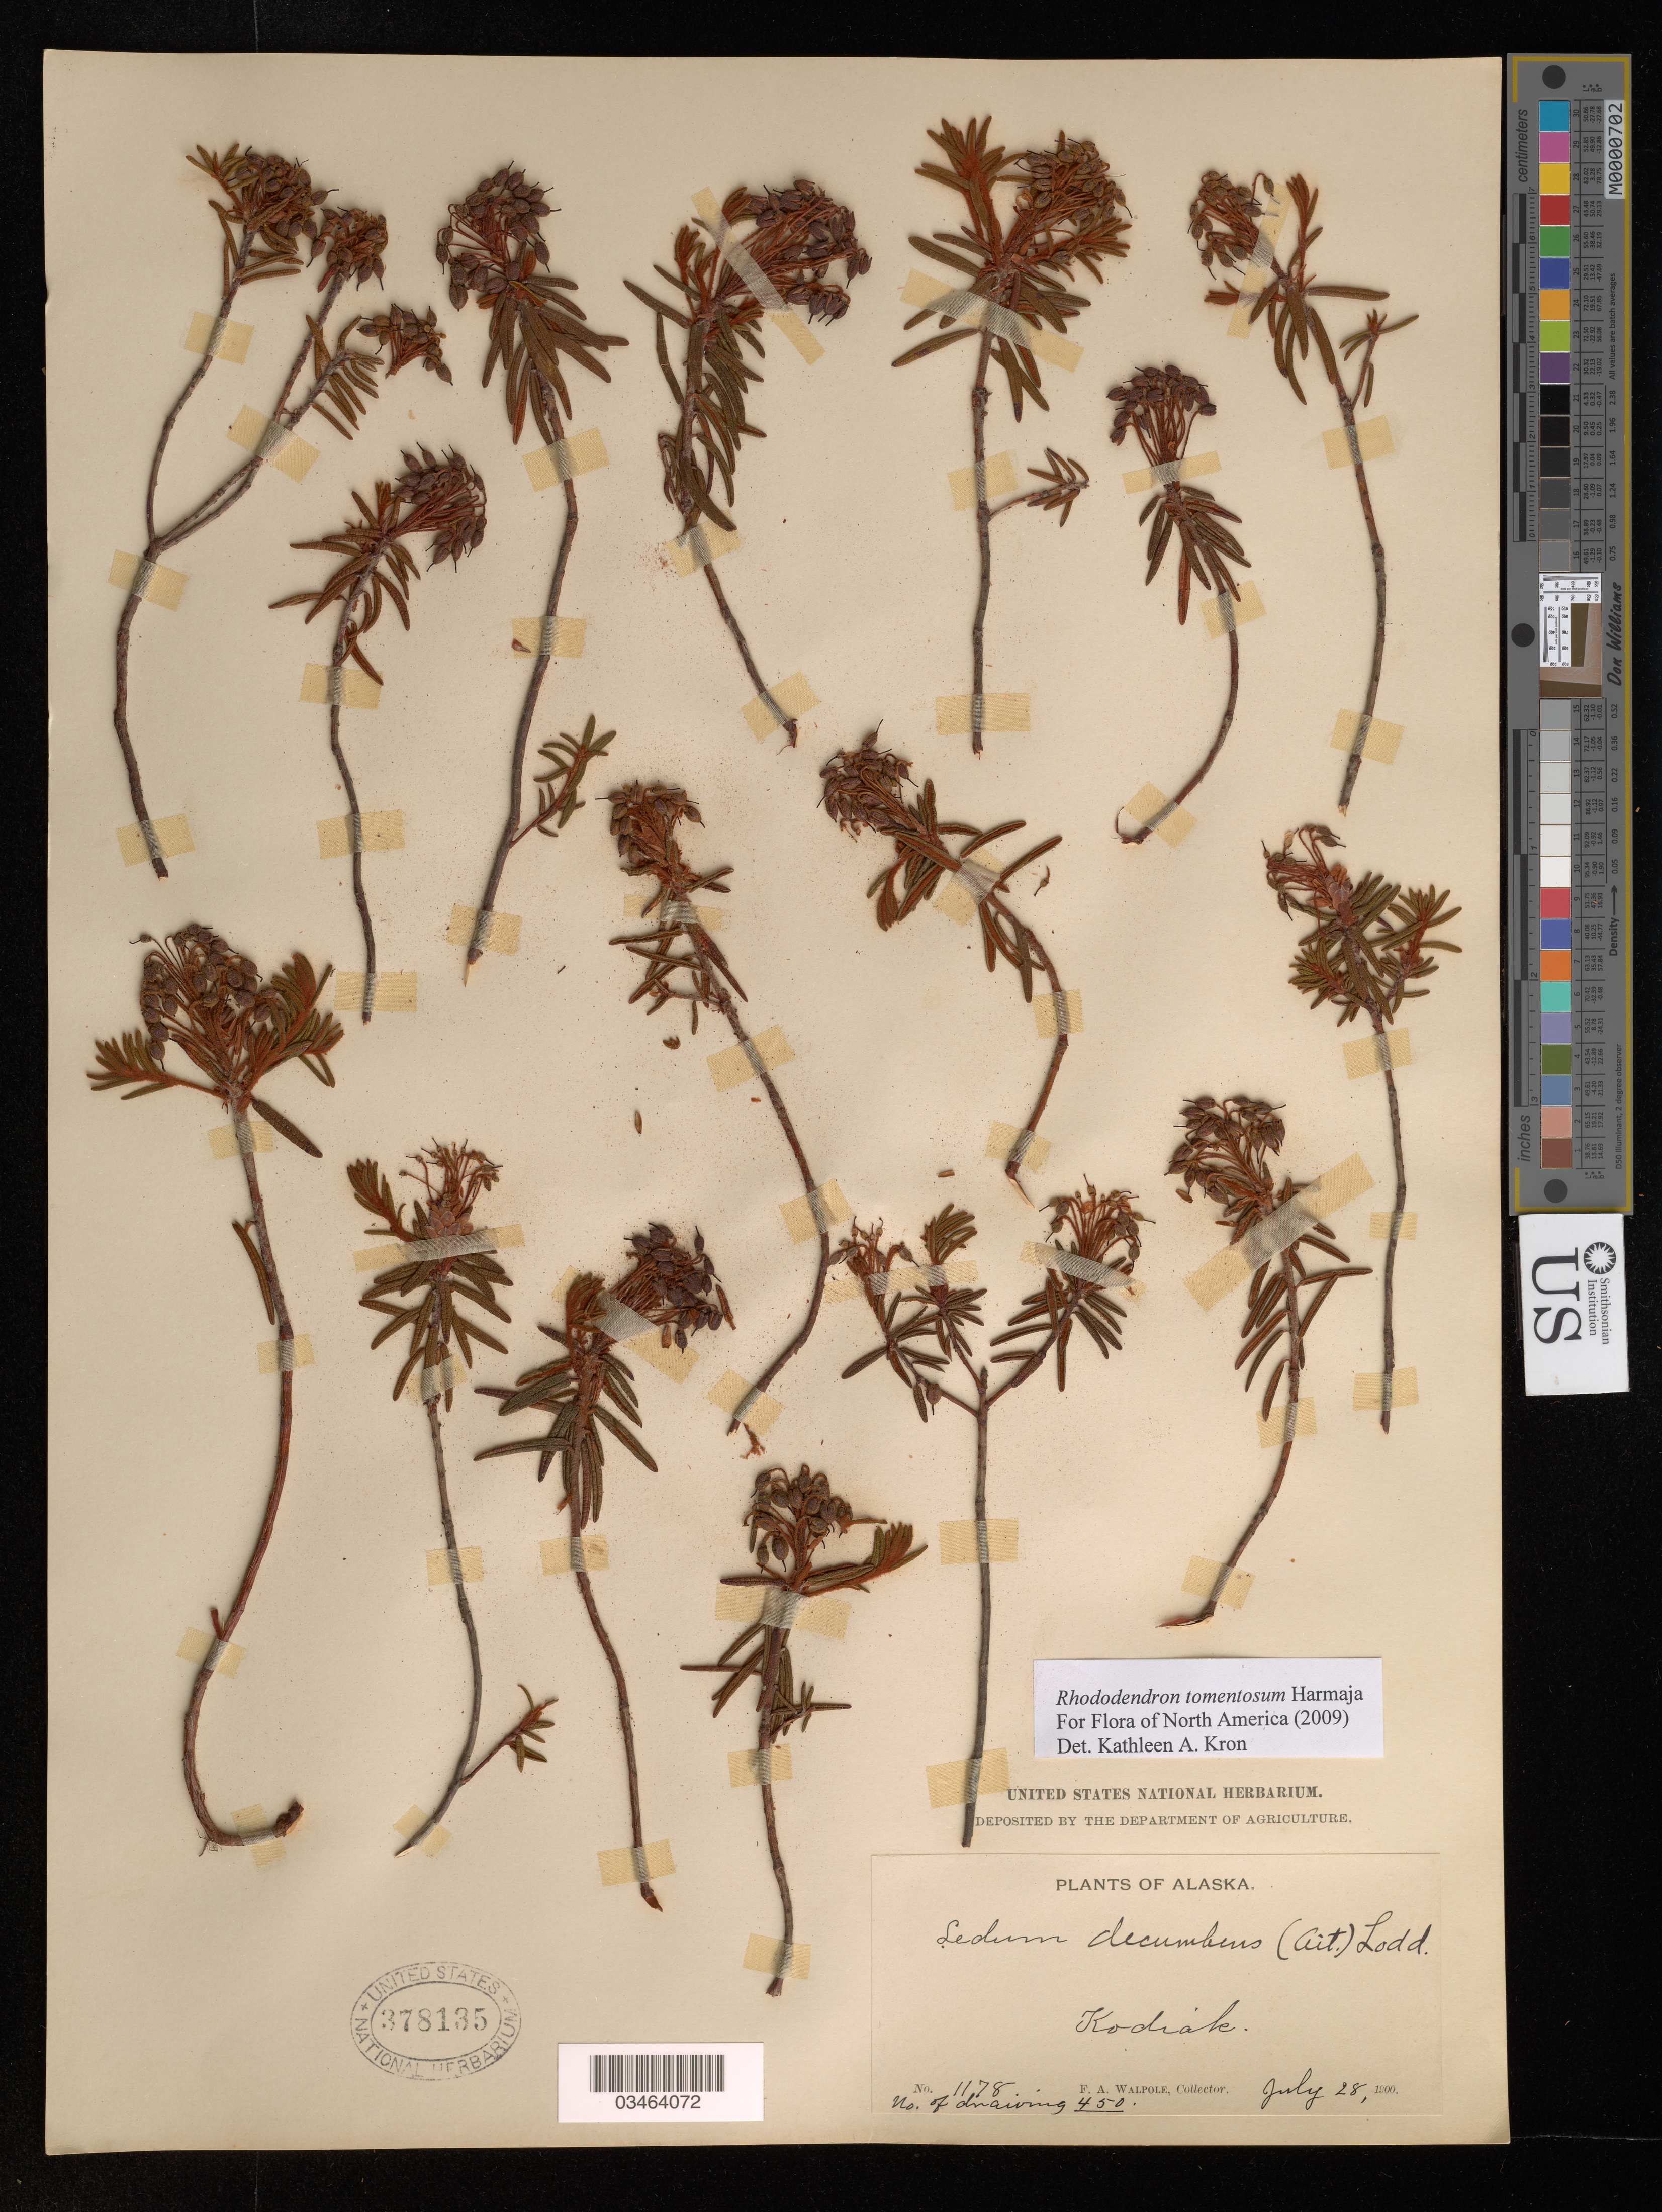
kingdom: Plantae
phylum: Tracheophyta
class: Magnoliopsida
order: Ericales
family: Ericaceae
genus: Rhododendron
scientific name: Rhododendron tomentosum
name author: Harmaja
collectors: F. Walpole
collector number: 1178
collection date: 1900-07-28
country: United States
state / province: Alaska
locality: Kodiak.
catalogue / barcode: US 378135